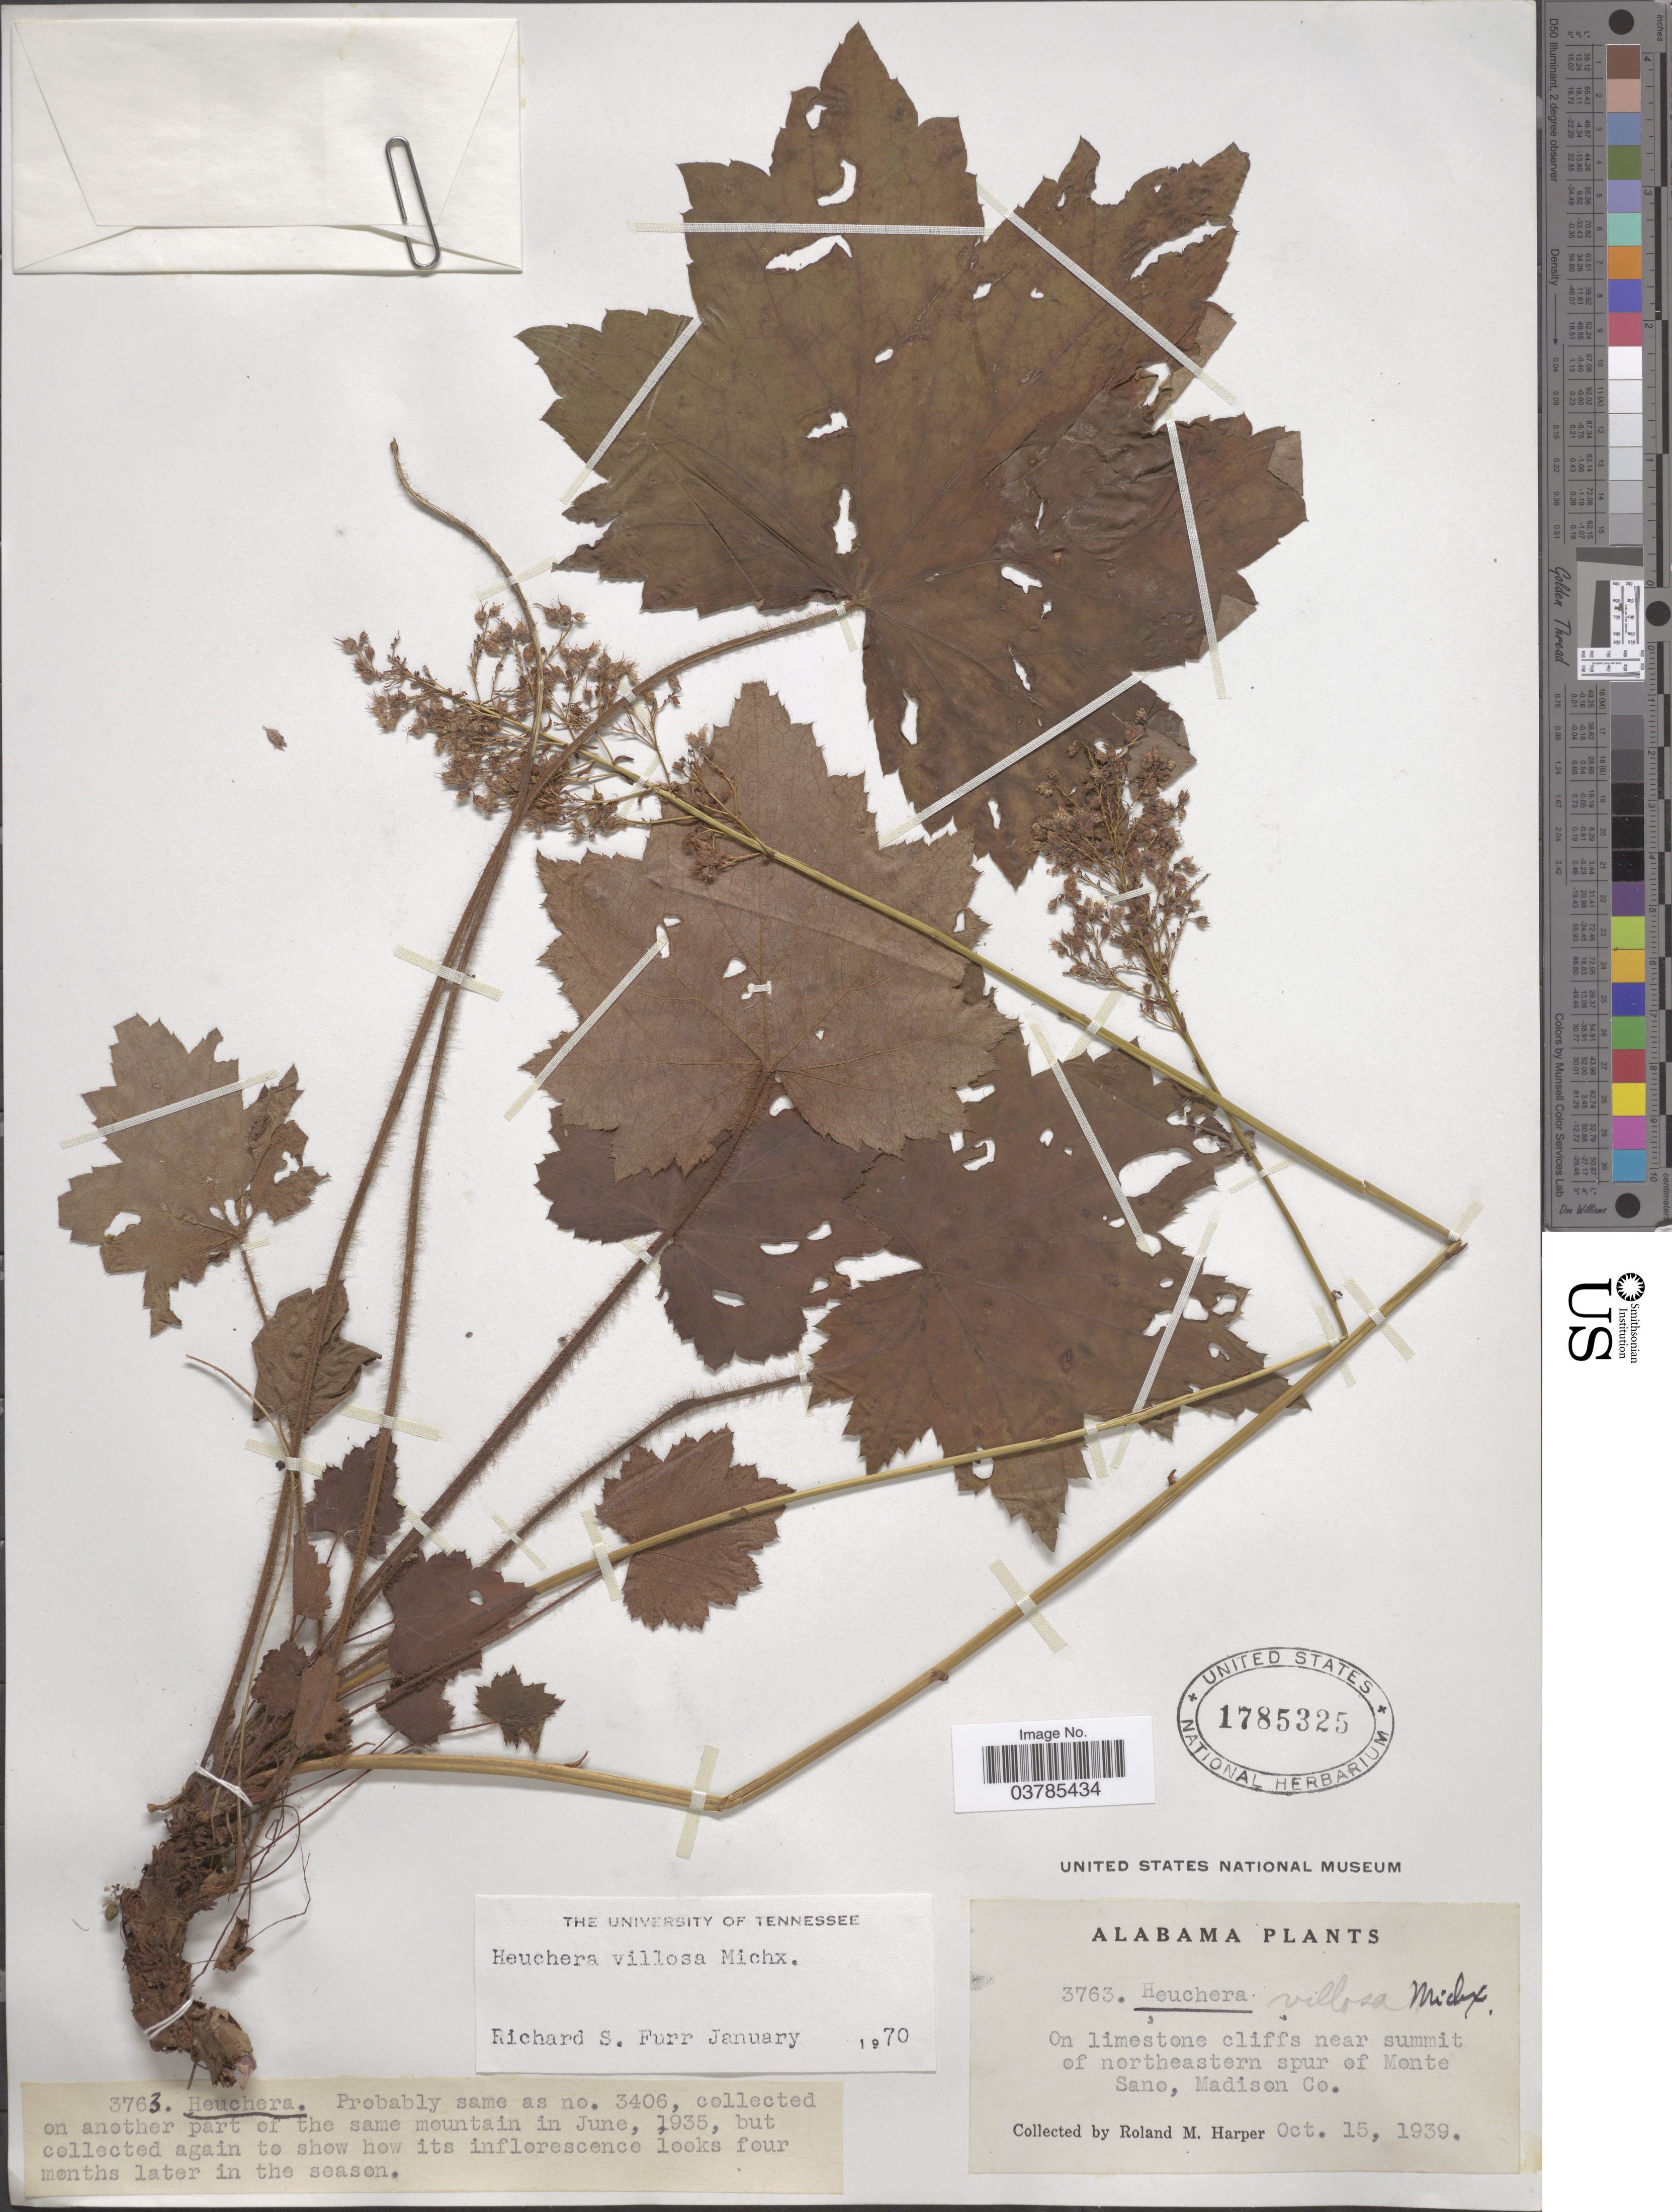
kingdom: Plantae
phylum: Tracheophyta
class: Magnoliopsida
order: Saxifragales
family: Saxifragaceae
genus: Heuchera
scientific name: Heuchera villosa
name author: Michx.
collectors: R. M. Harper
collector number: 3763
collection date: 1939-10-15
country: United States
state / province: Alabama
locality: Near summit of northeastern spur of Monte Sano, Madison Co.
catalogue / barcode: US 1785325